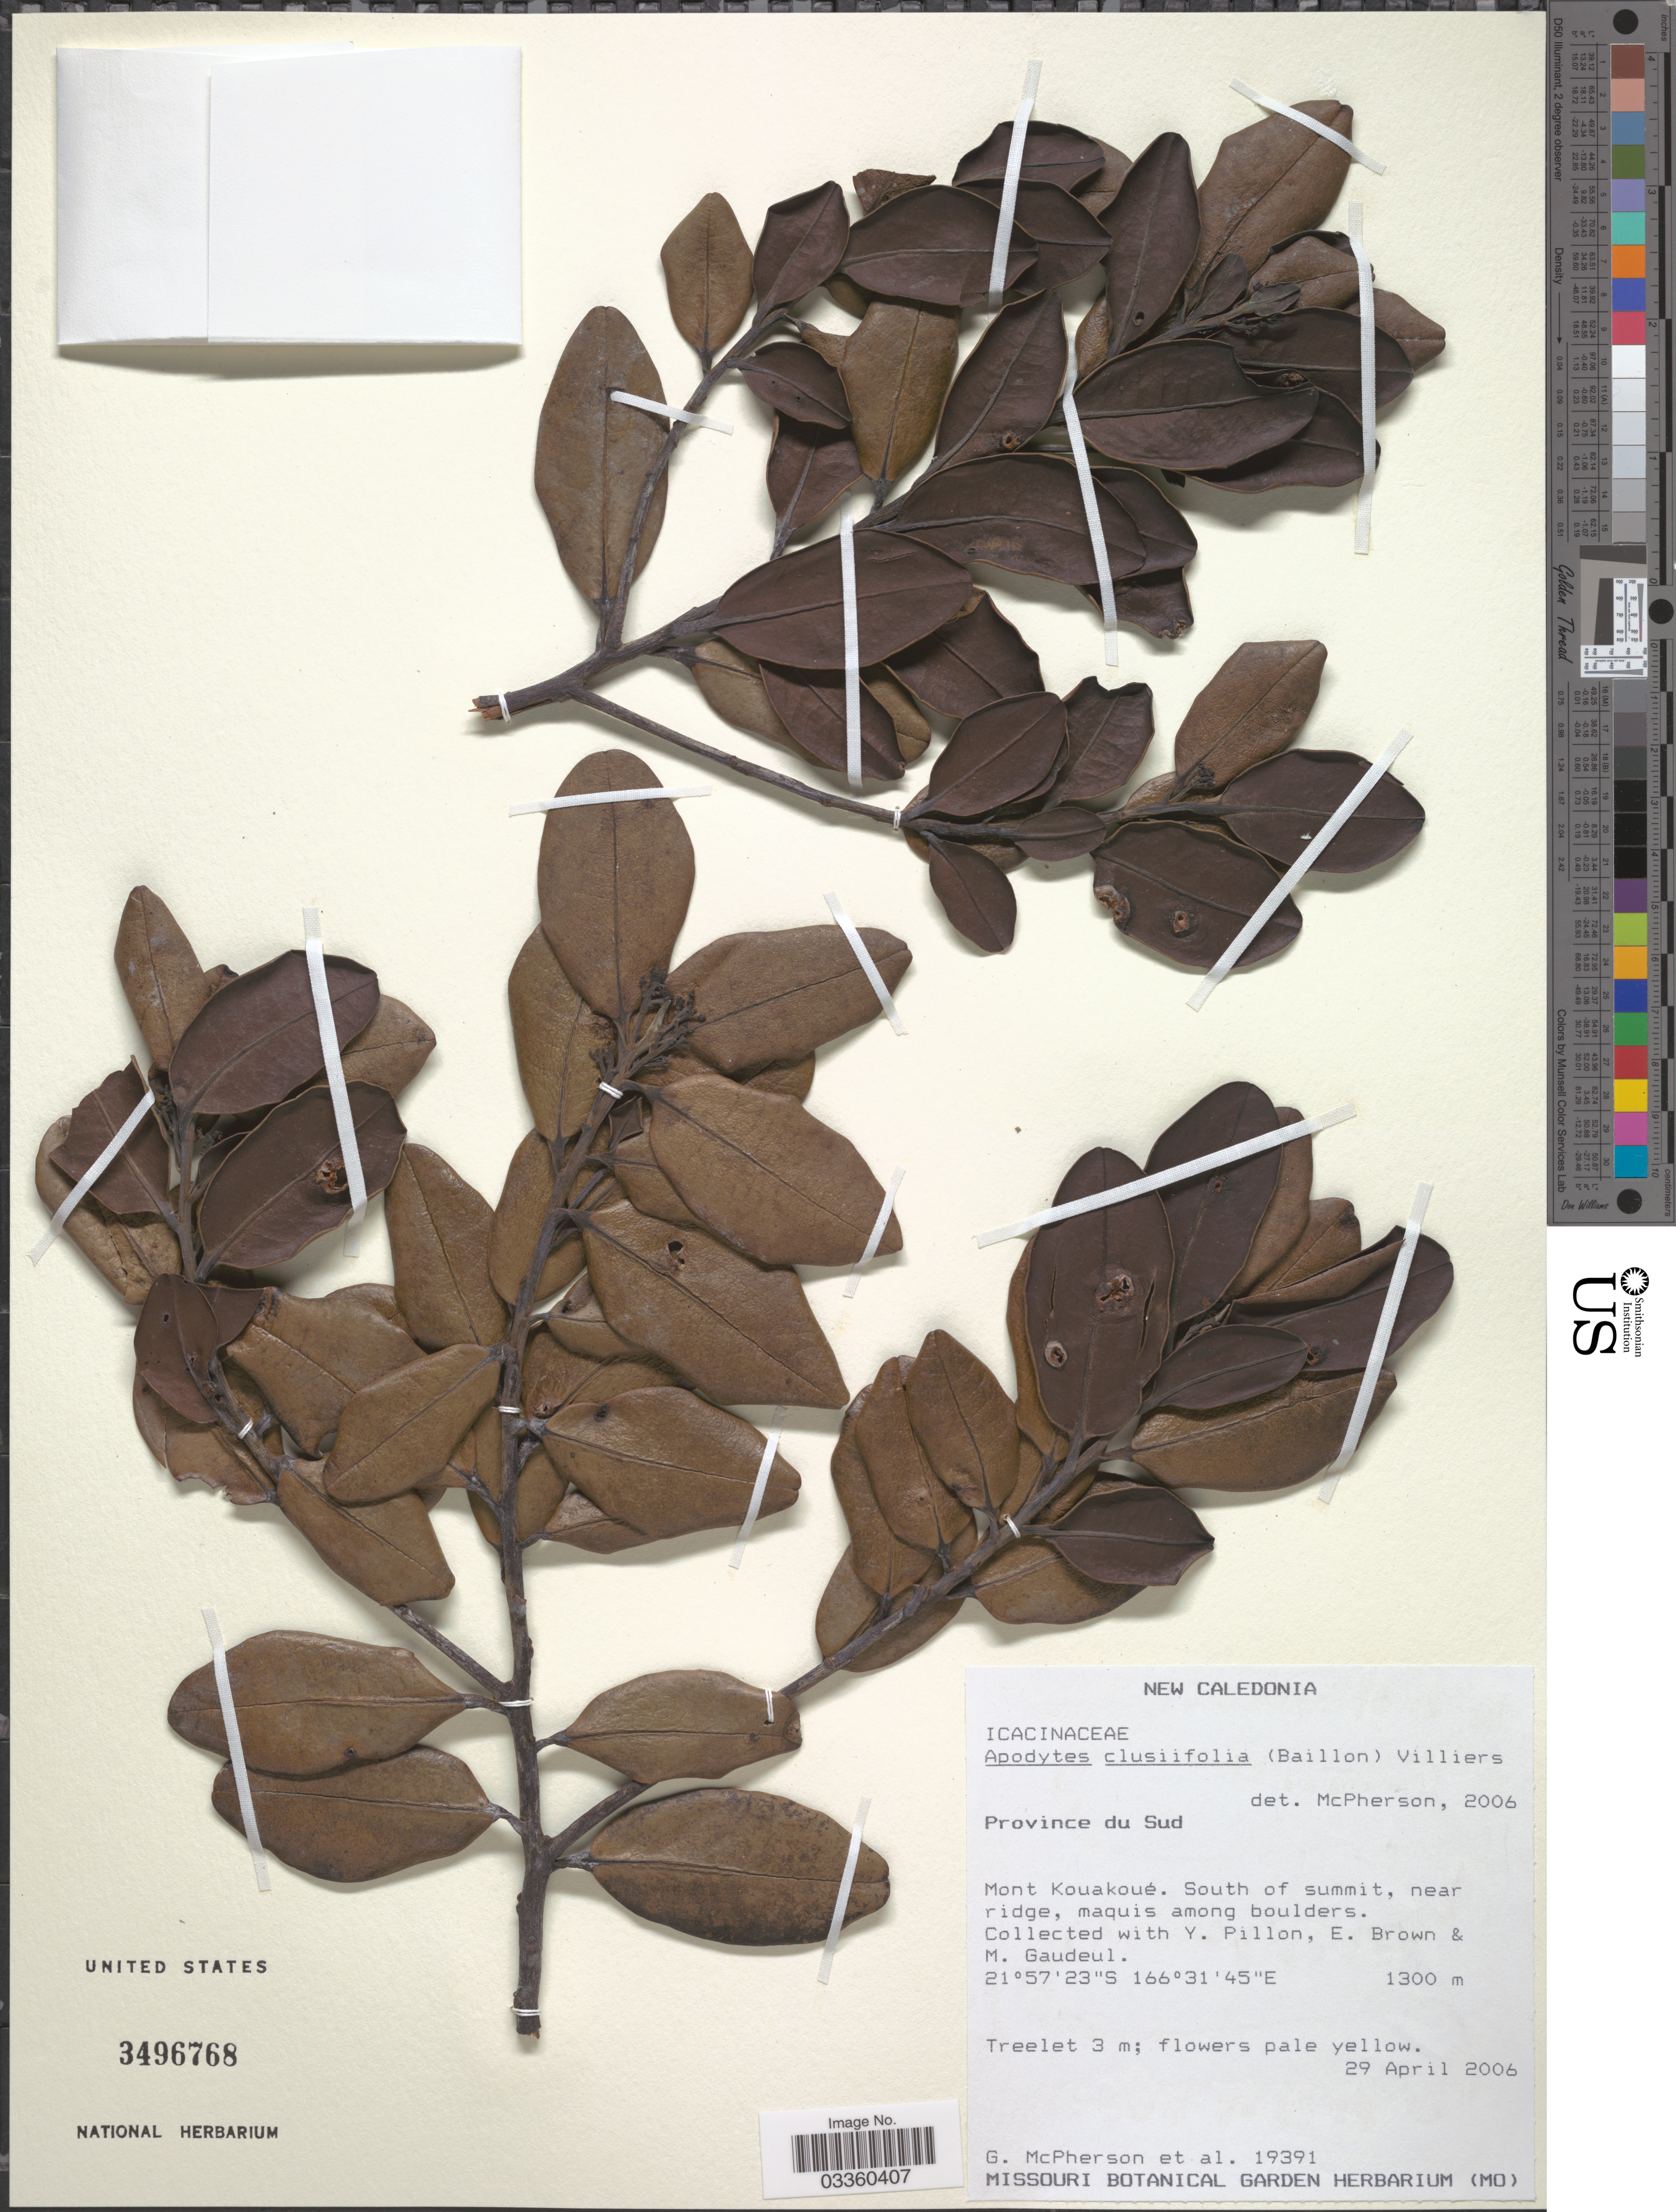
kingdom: Plantae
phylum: Tracheophyta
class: Magnoliopsida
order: Metteniusales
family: Metteniusaceae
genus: Apodytes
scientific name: Apodytes clusiifolia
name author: (Baill.) Villiers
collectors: G. McPherson, Y. Pillon, E. Brown & M. Gaudeul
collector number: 19391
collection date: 2006-04-29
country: New Caledonia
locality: Province du Sud. Mont Kouakoué. South of summit, near ridge, maquis among boulders.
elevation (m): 1300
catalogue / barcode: US 3496768